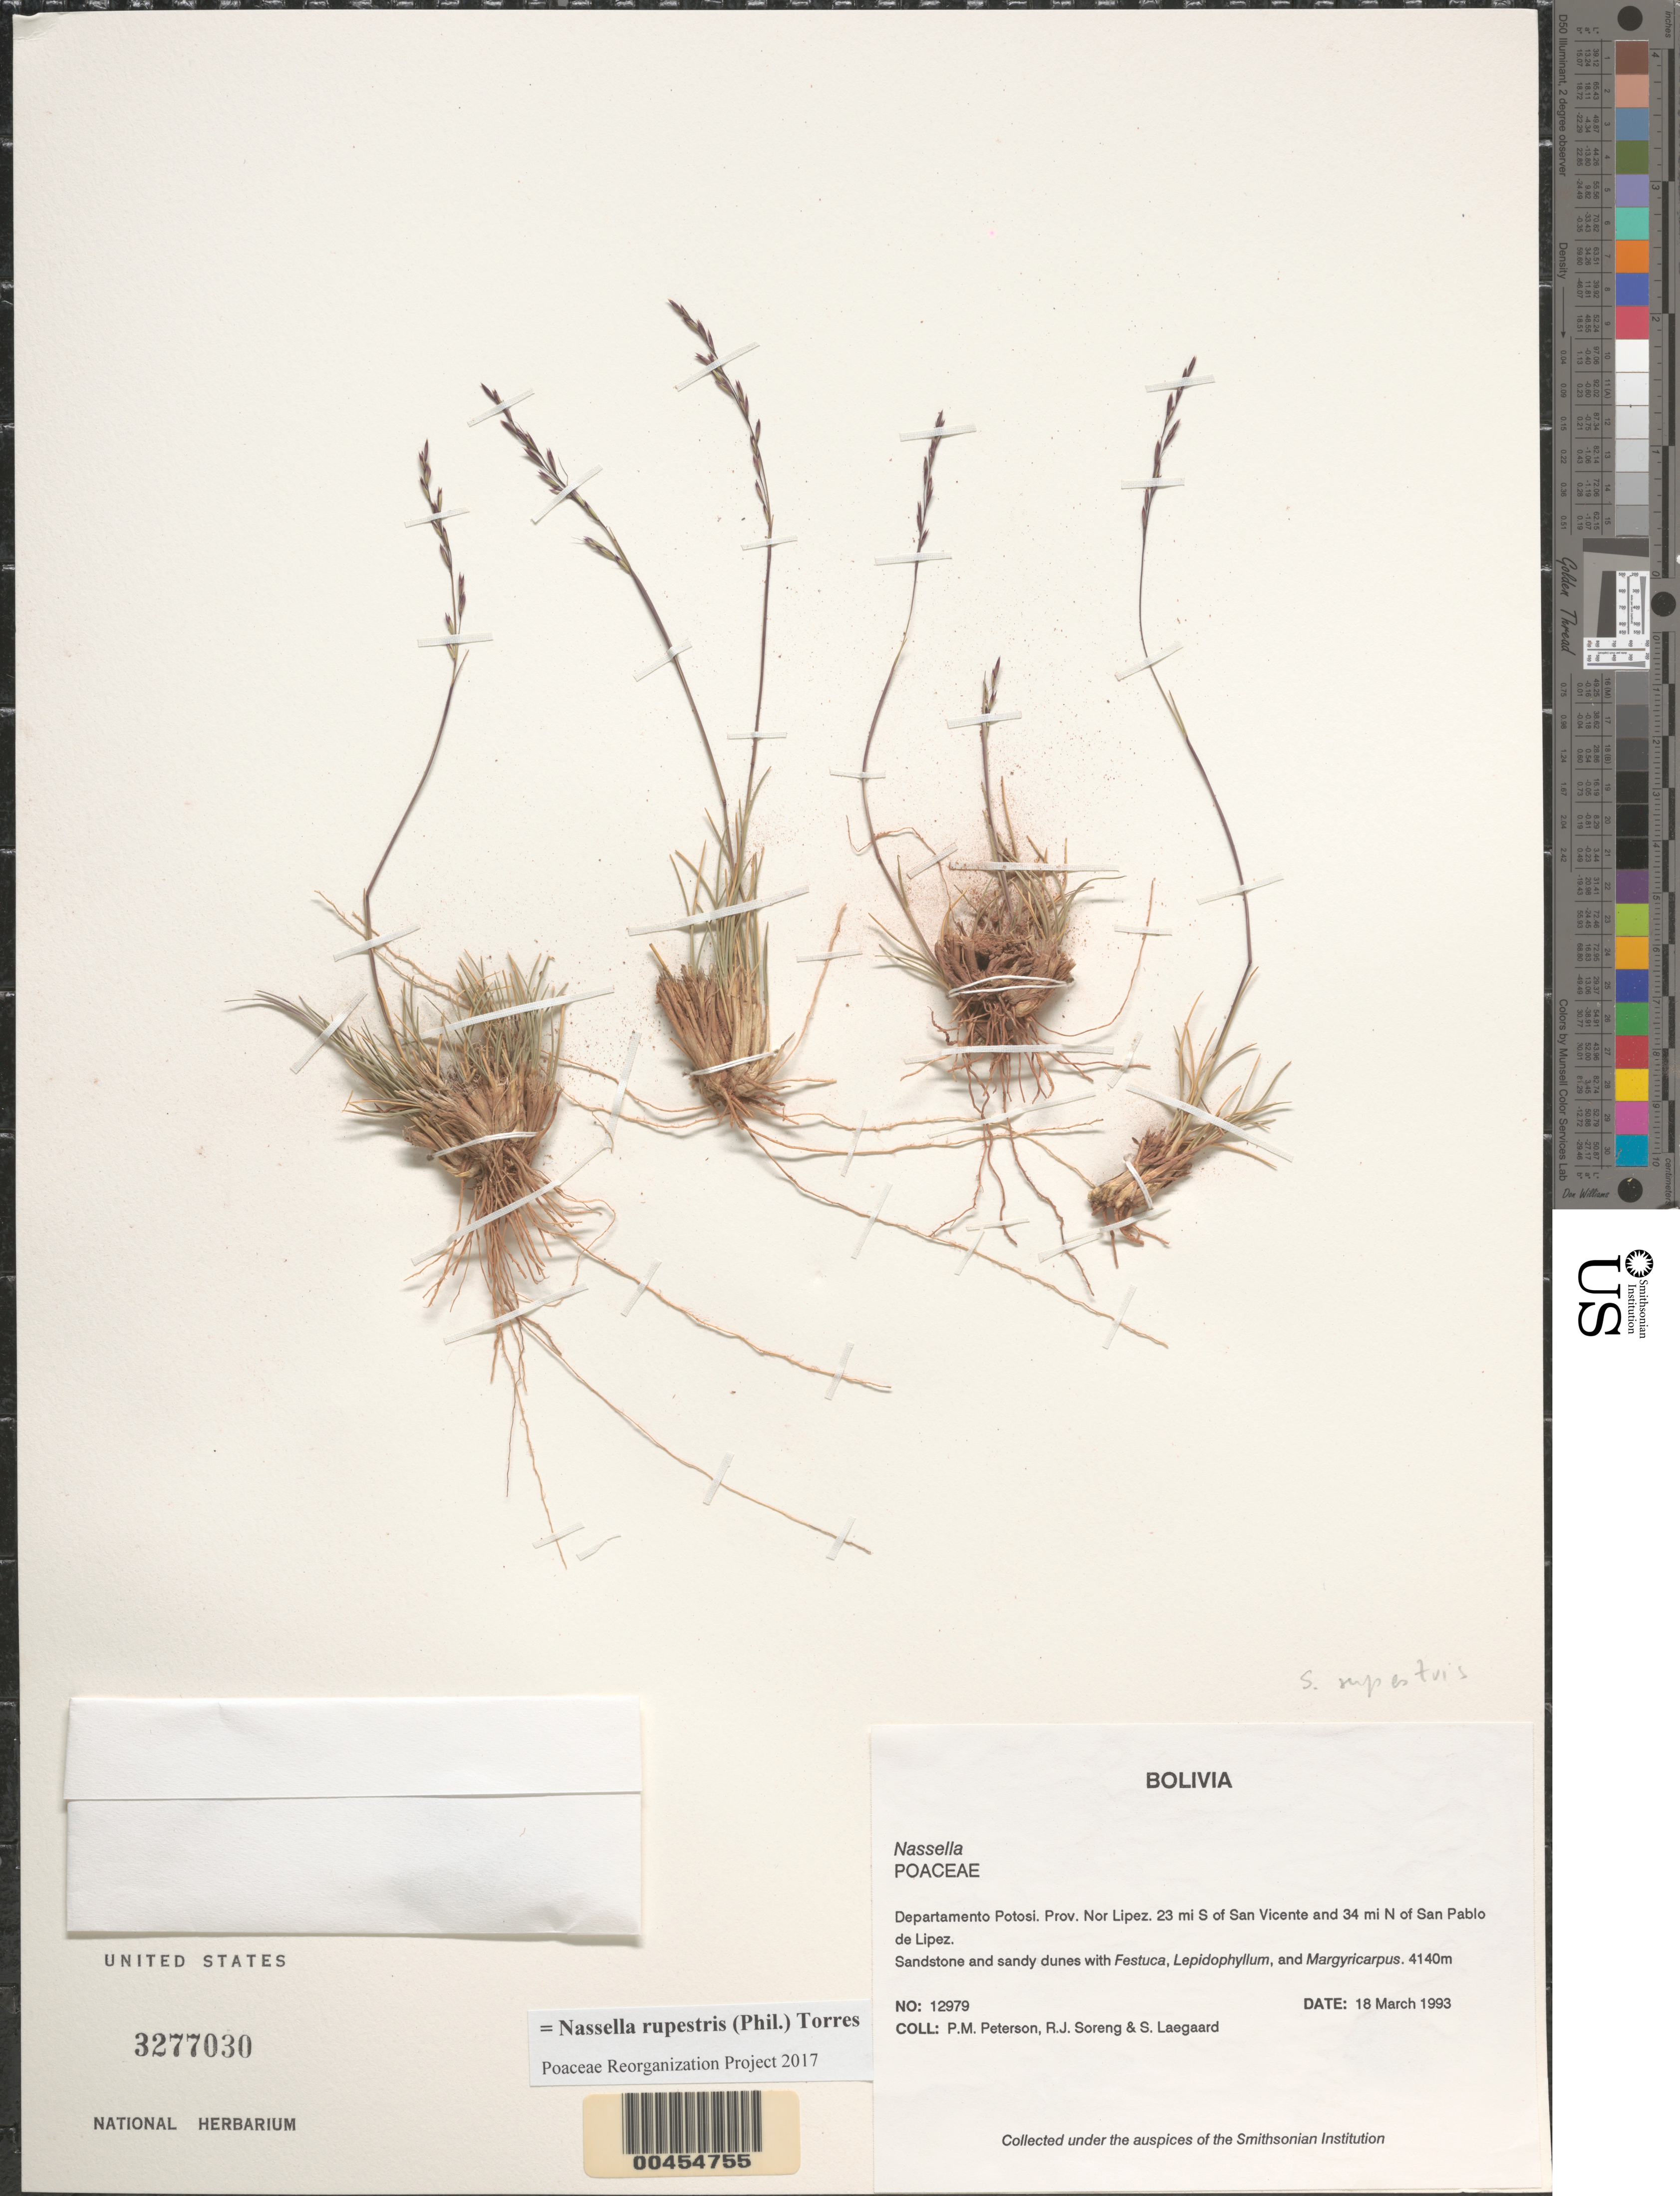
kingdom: Plantae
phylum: Tracheophyta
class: Liliopsida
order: Poales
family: Poaceae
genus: Nassella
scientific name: Nassella rupestris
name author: (Phil.) A.M. Torres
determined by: Poaceae Reorganization Project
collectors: P. M. Peterson, R. J. Soreng & S. Lægaard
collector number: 12979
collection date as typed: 18 Mar 1993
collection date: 1993-03-18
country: Bolivia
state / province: Potosí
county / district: Nor Lípez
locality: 14 mi S of San Vicente and 43 mi N of San Pablo de Lipez.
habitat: Sandstone and sandy dunes with Festuca, Lepidophyllum, and Margyricarpus.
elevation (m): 4140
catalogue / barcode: US 3277030